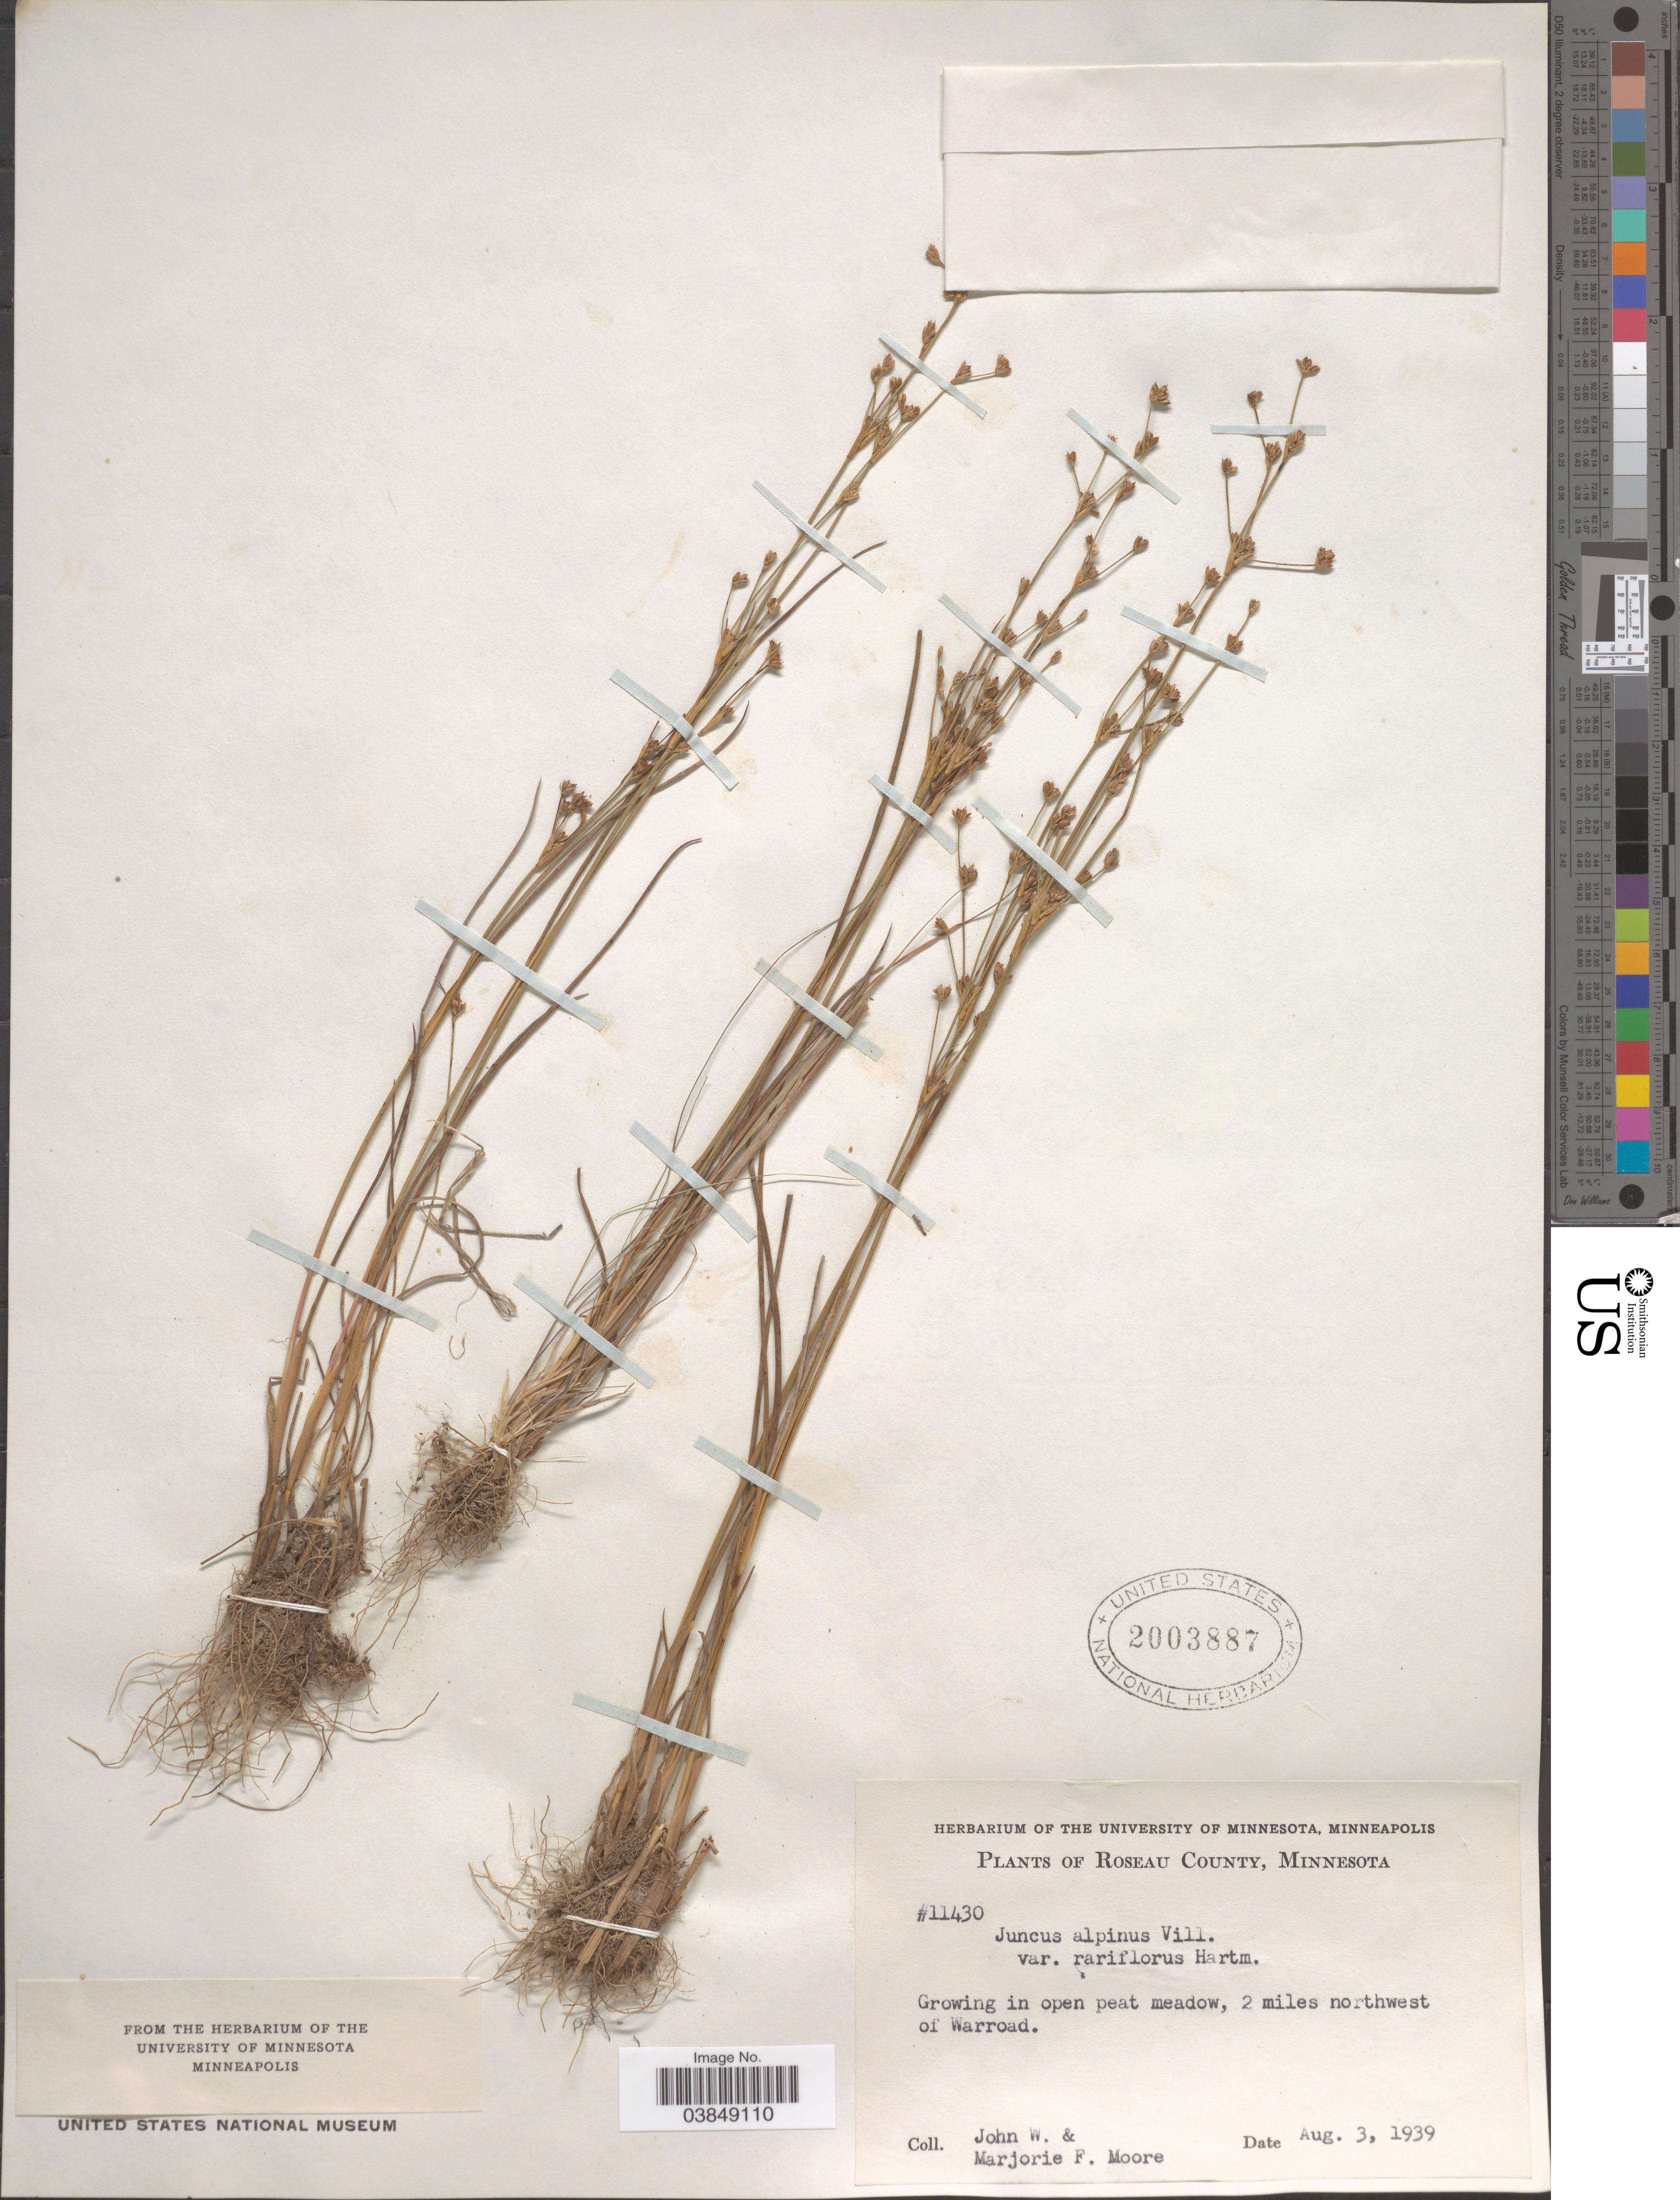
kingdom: Plantae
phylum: Tracheophyta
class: Liliopsida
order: Poales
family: Juncaceae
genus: Juncus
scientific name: Juncus alpinus var. rariflorus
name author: (Hartm.) Hartm.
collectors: W. John & M. F. Moore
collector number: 11430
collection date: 1939-08-03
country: United States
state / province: Minnesota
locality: Roseau County. In open peat meadow, 2 miles northwest of Warroad.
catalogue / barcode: US 2003887